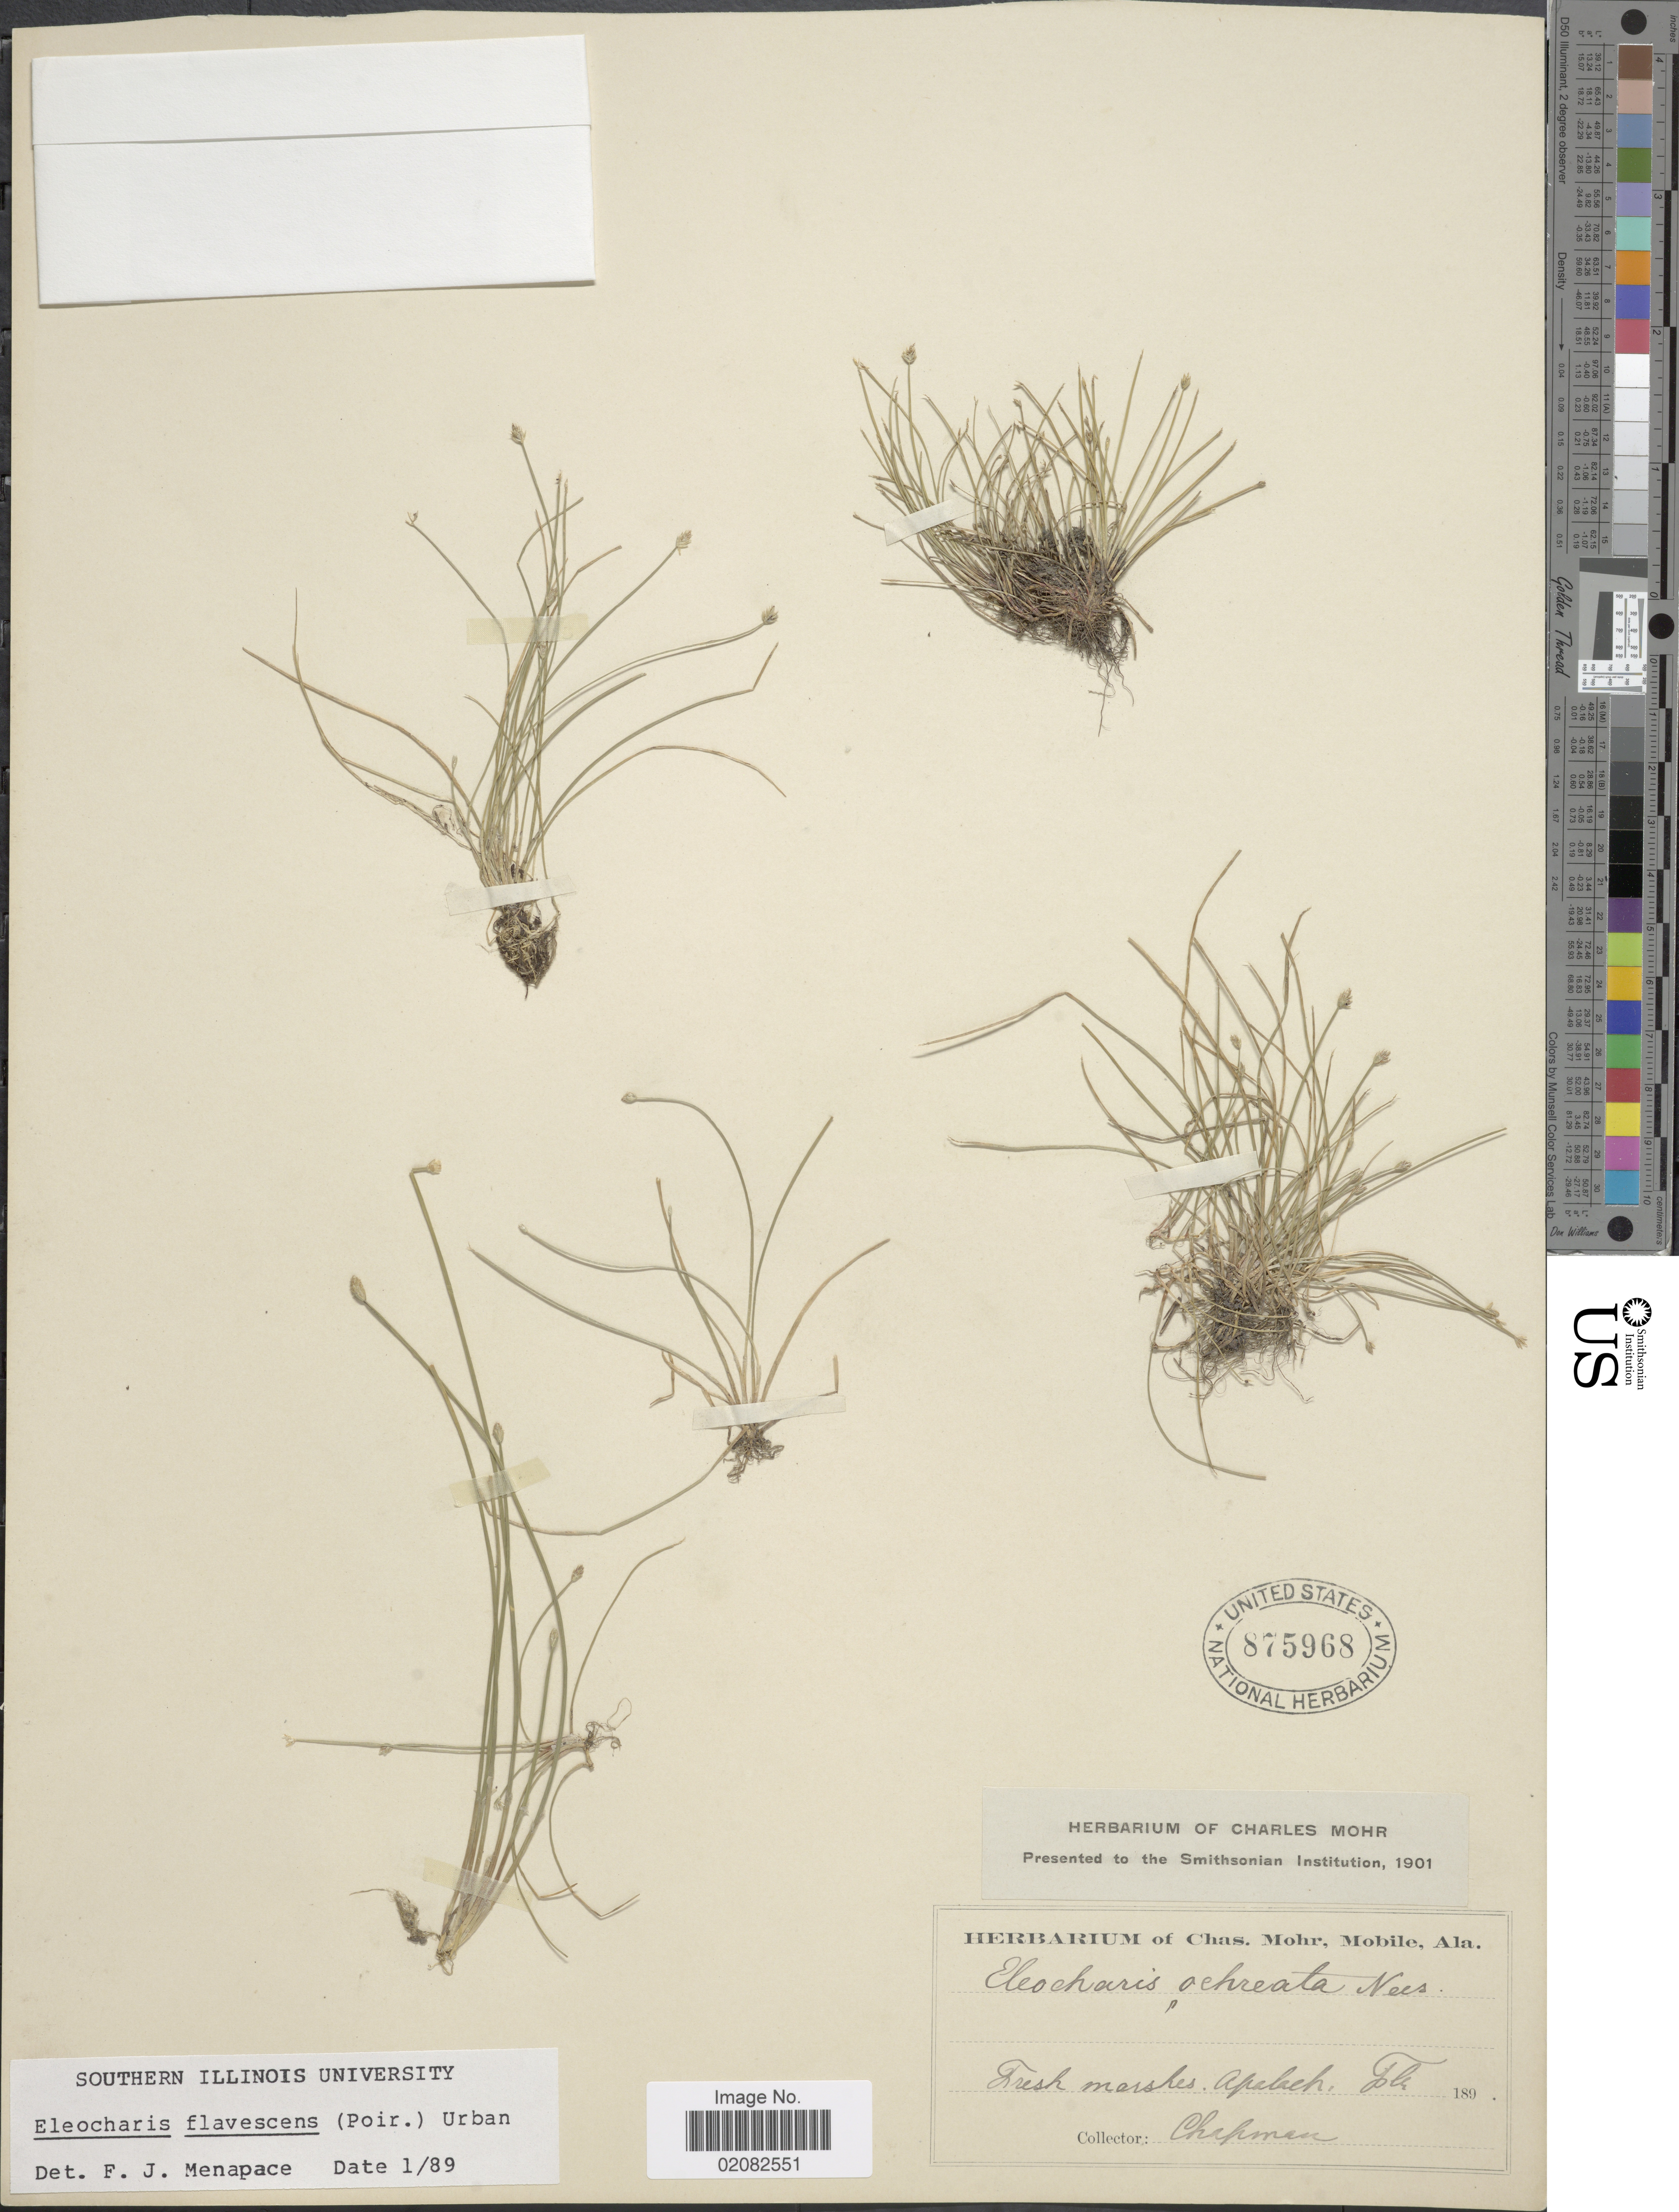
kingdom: Plantae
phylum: Tracheophyta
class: Liliopsida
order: Poales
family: Cyperaceae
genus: Eleocharis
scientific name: Eleocharis flavescens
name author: (Poir.) Urb.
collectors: A. Chapman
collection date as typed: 189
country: United States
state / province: Florida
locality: Apalach., Fla.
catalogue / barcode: US 875968